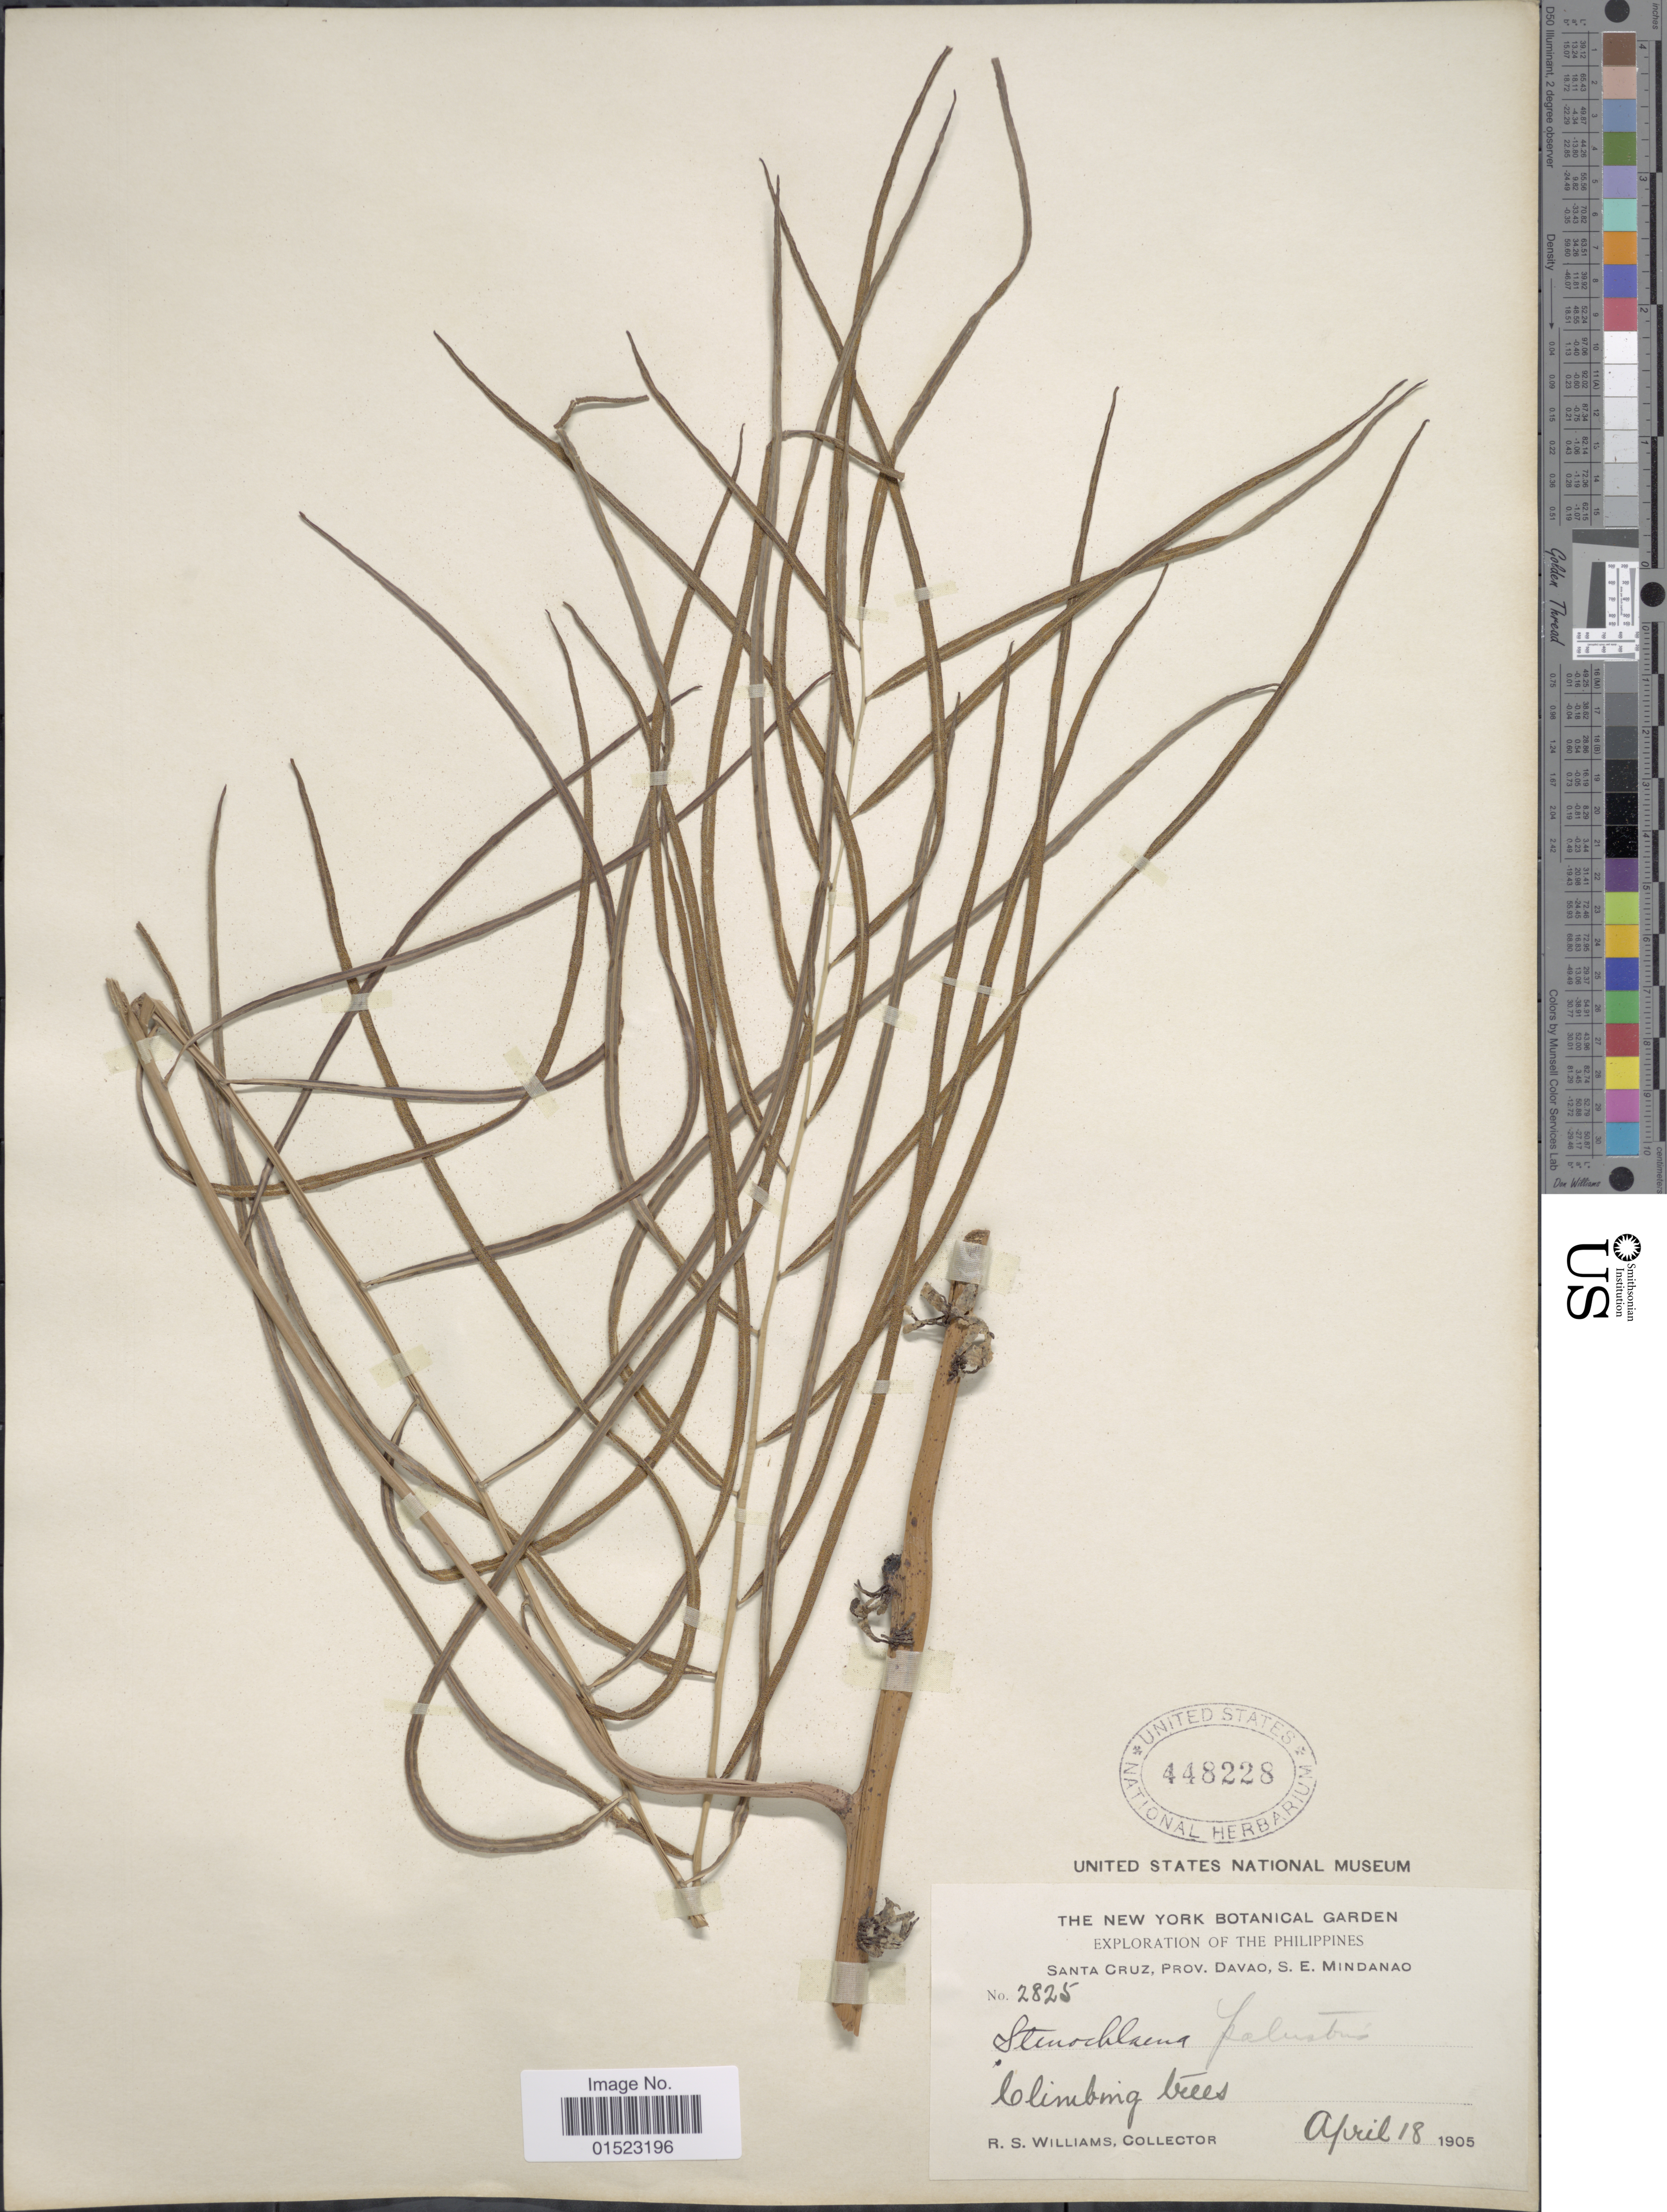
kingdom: Plantae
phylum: Tracheophyta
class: Polypodiopsida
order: Polypodiales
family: Blechnaceae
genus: Stenochlaena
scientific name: Stenochlaena palustris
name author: (Burm. f.) Bedd.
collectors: R. S. Williams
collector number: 2825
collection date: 1905-04-16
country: Philippines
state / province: Davao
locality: Exploration of the Phillippines, Santa Cruz, S.E. Mindanao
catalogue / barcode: US 448228